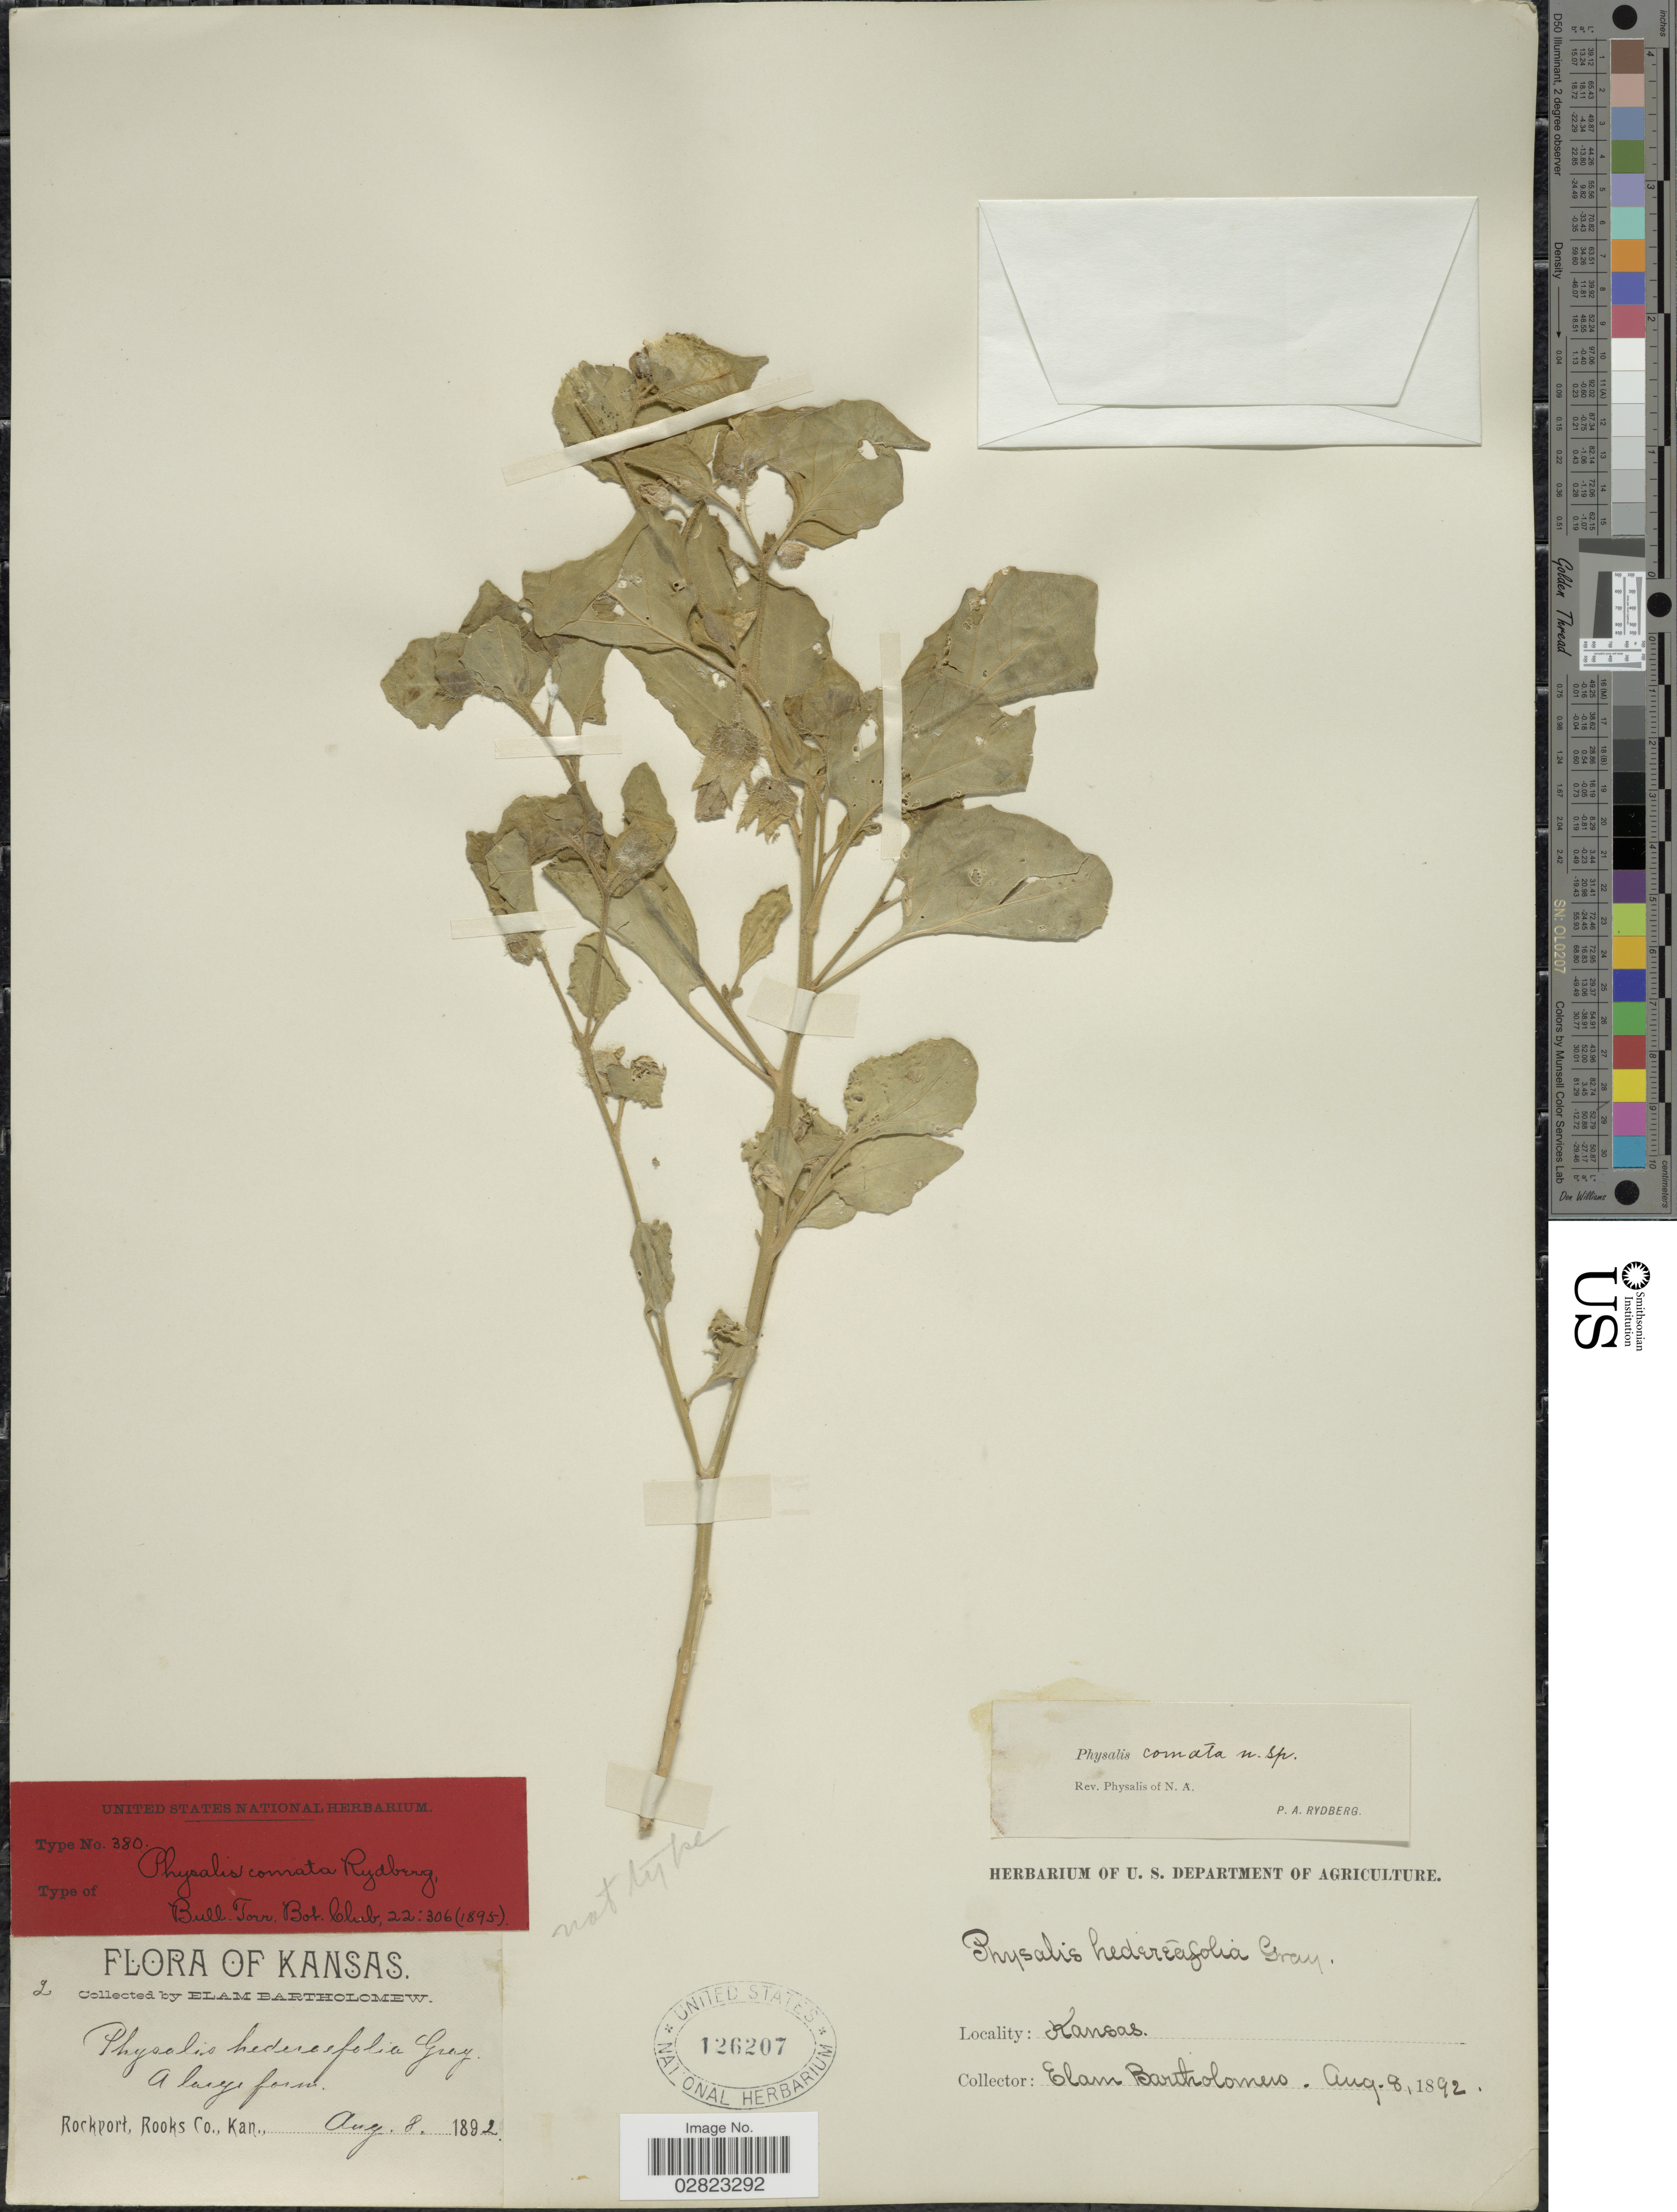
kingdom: Plantae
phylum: Tracheophyta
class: Magnoliopsida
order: Solanales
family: Solanaceae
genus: Physalis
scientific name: Physalis hederifolia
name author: A. Gray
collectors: E. Bartholomew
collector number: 2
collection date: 1892-08-08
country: United States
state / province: Kansas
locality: Rockport, Rooks Co.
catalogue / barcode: US 126207